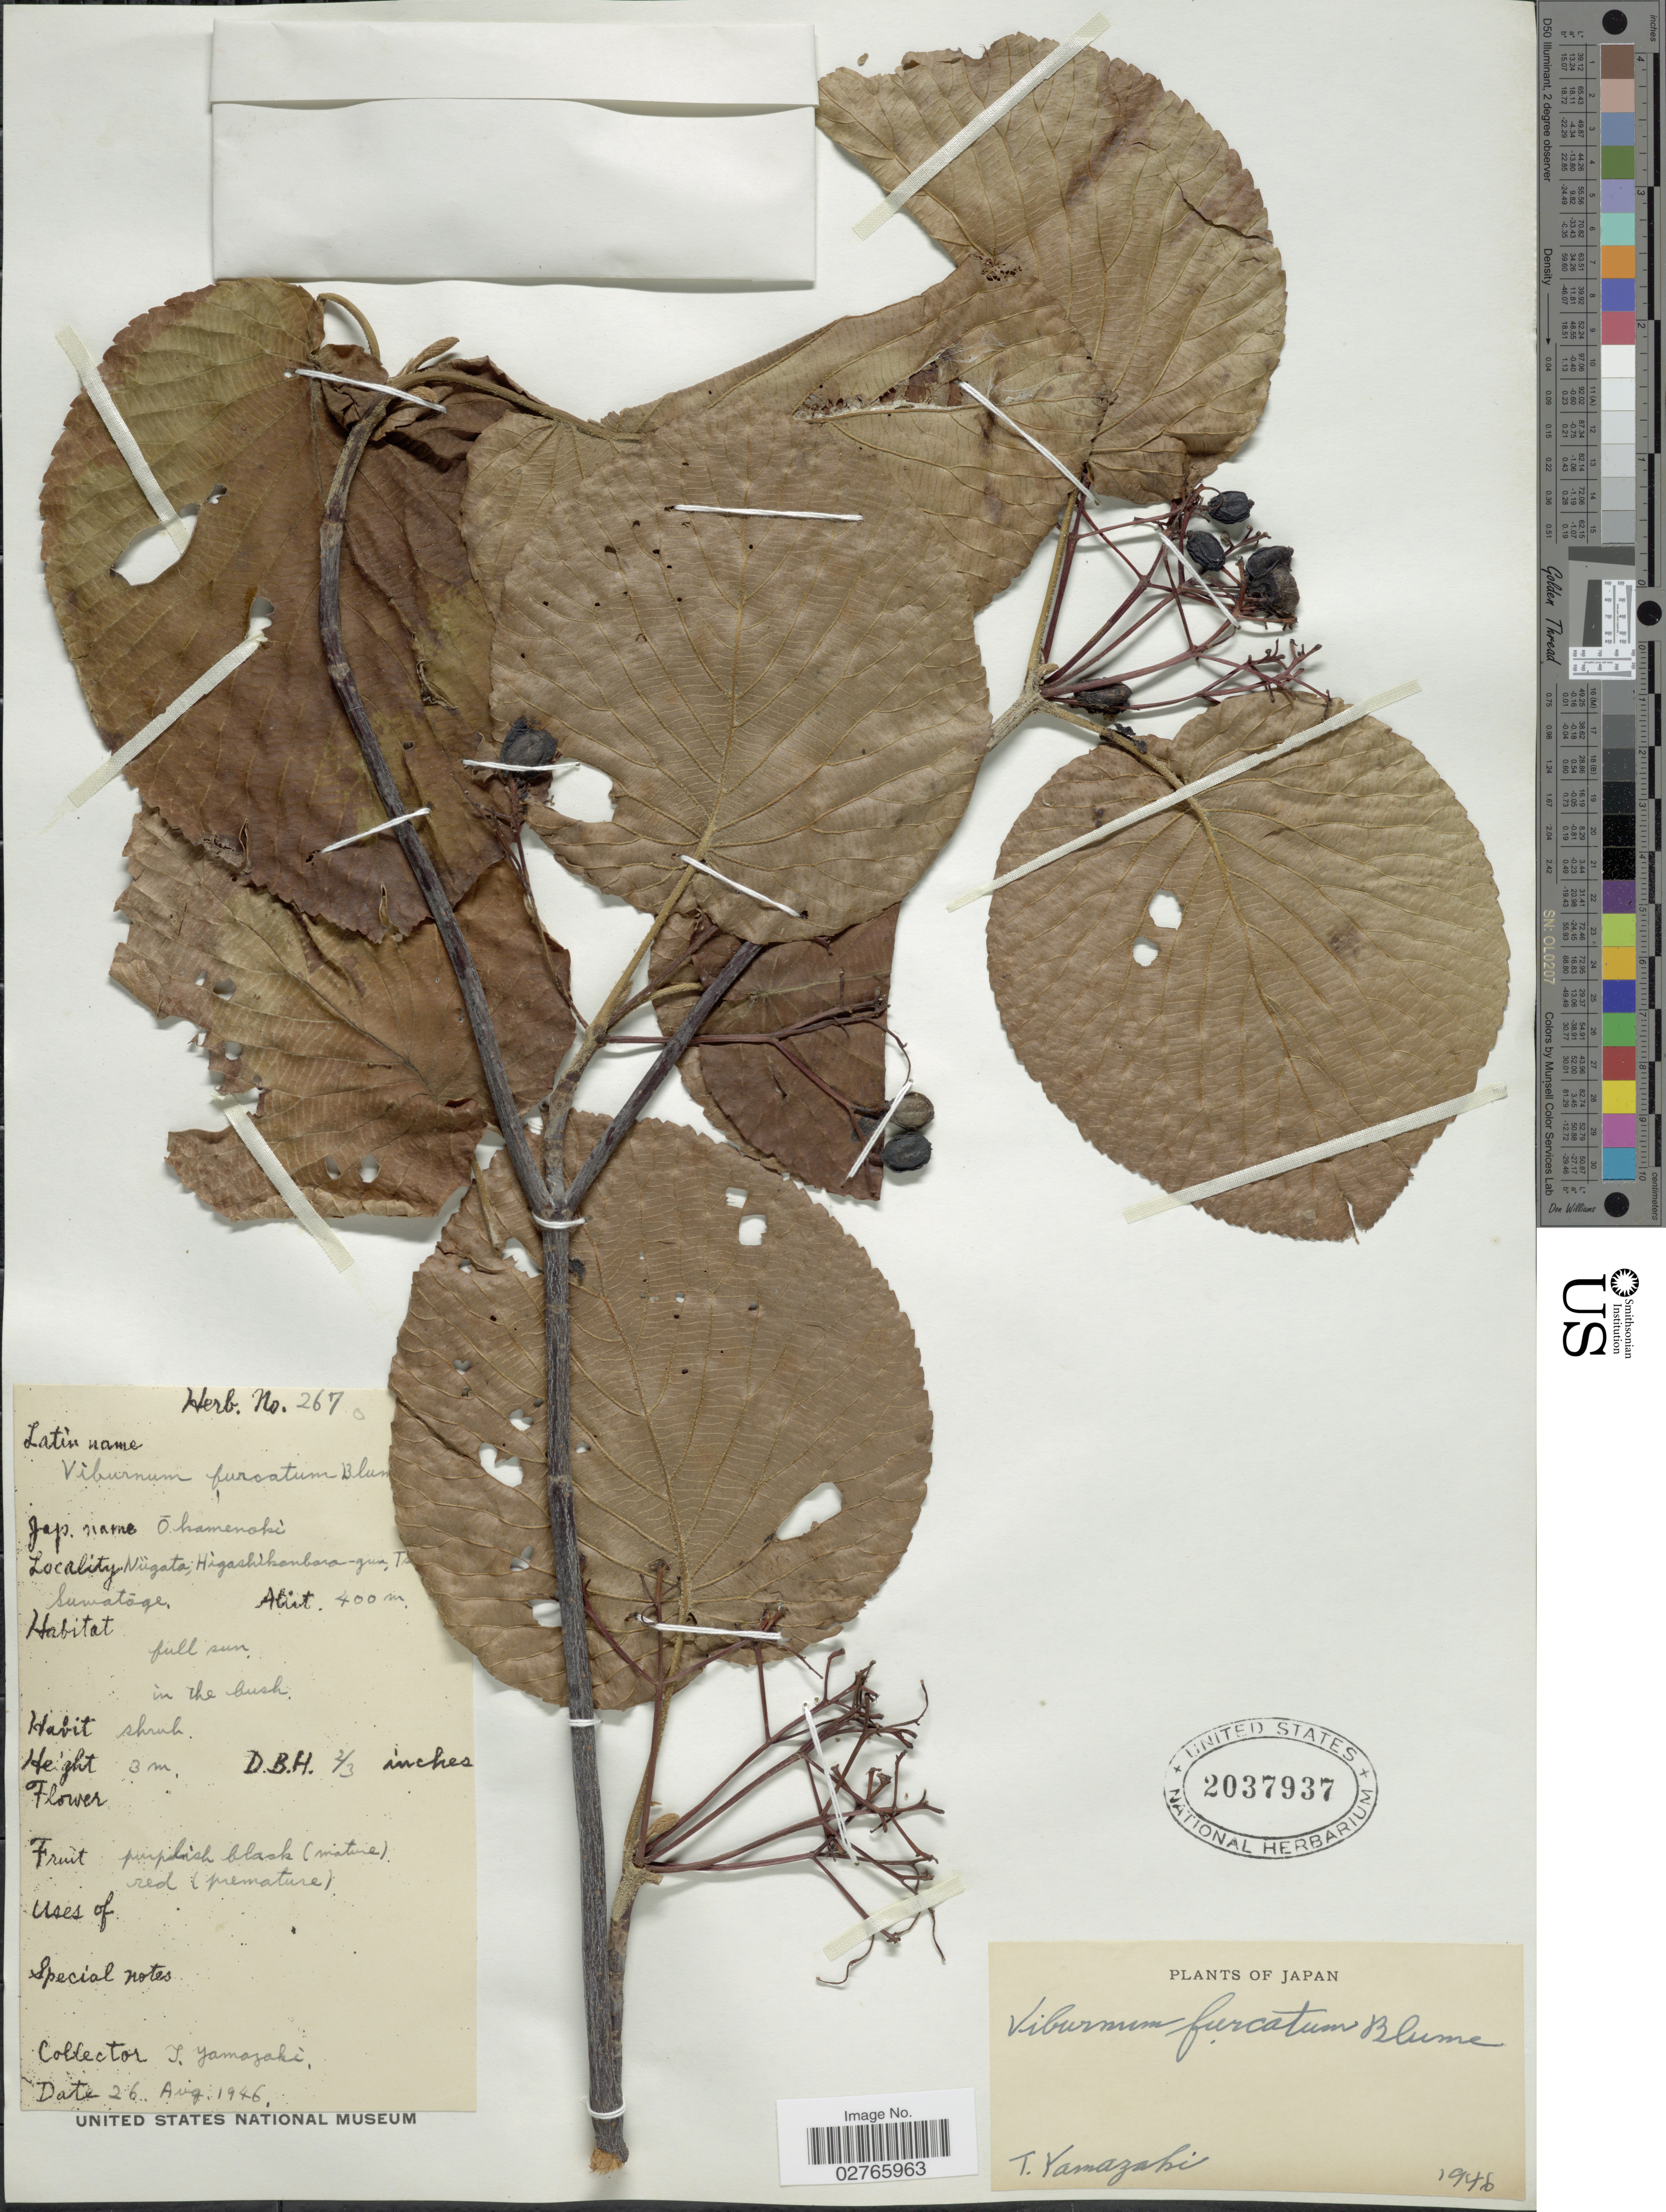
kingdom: Plantae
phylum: Tracheophyta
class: Magnoliopsida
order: Dipsacales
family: Viburnaceae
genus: Viburnum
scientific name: Viburnum furcatum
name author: Blume ex Maxim.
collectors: T. Yamazaki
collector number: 267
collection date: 1946-08-26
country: Japan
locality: Niigata, Higashikanbara-gun, Sumatoge.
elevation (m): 400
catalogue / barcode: US 2037937